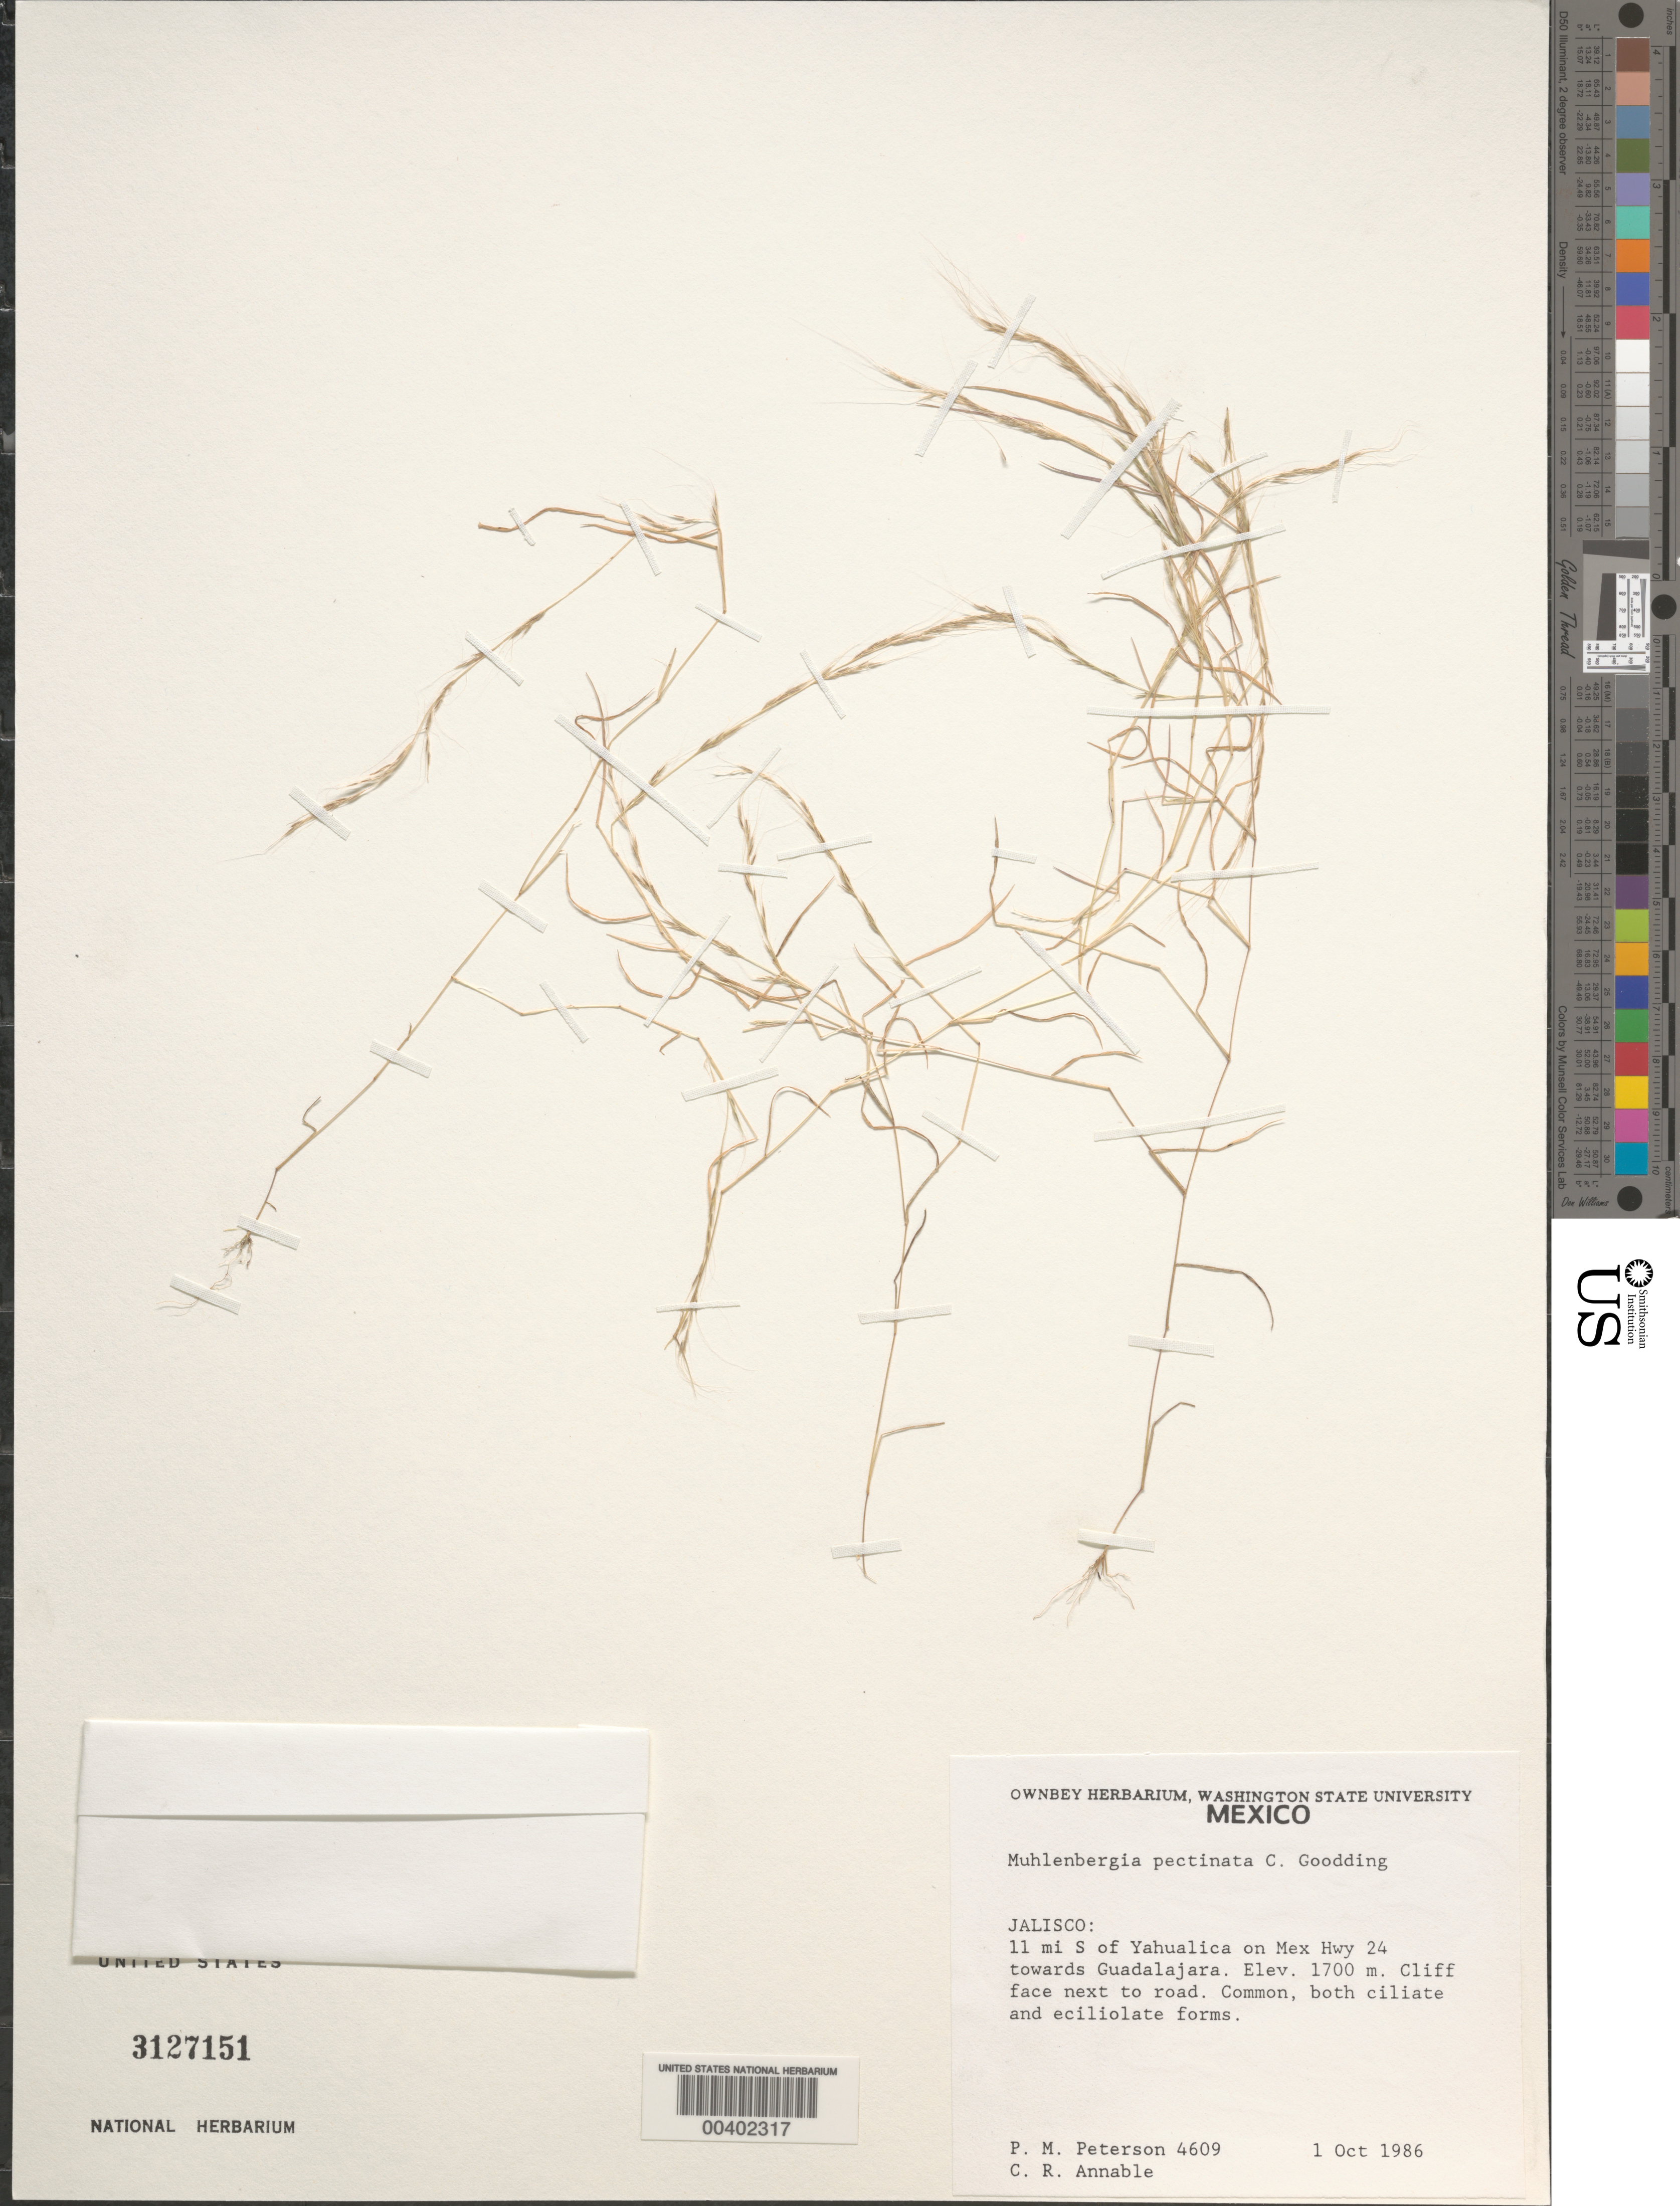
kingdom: Plantae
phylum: Tracheophyta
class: Liliopsida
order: Poales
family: Poaceae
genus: Muhlenbergia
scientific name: Muhlenbergia pectinata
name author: C.O. Goodd.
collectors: P. M. Peterson & C. R. Annable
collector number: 04609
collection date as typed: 01 Oct 1986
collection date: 1986-10-01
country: Mexico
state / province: Jalisco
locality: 11 miles S of Yahualica on Mex Hwy 24 towards Guadalajara.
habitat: Cliff face next to road.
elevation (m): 1700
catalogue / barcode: US 3127151